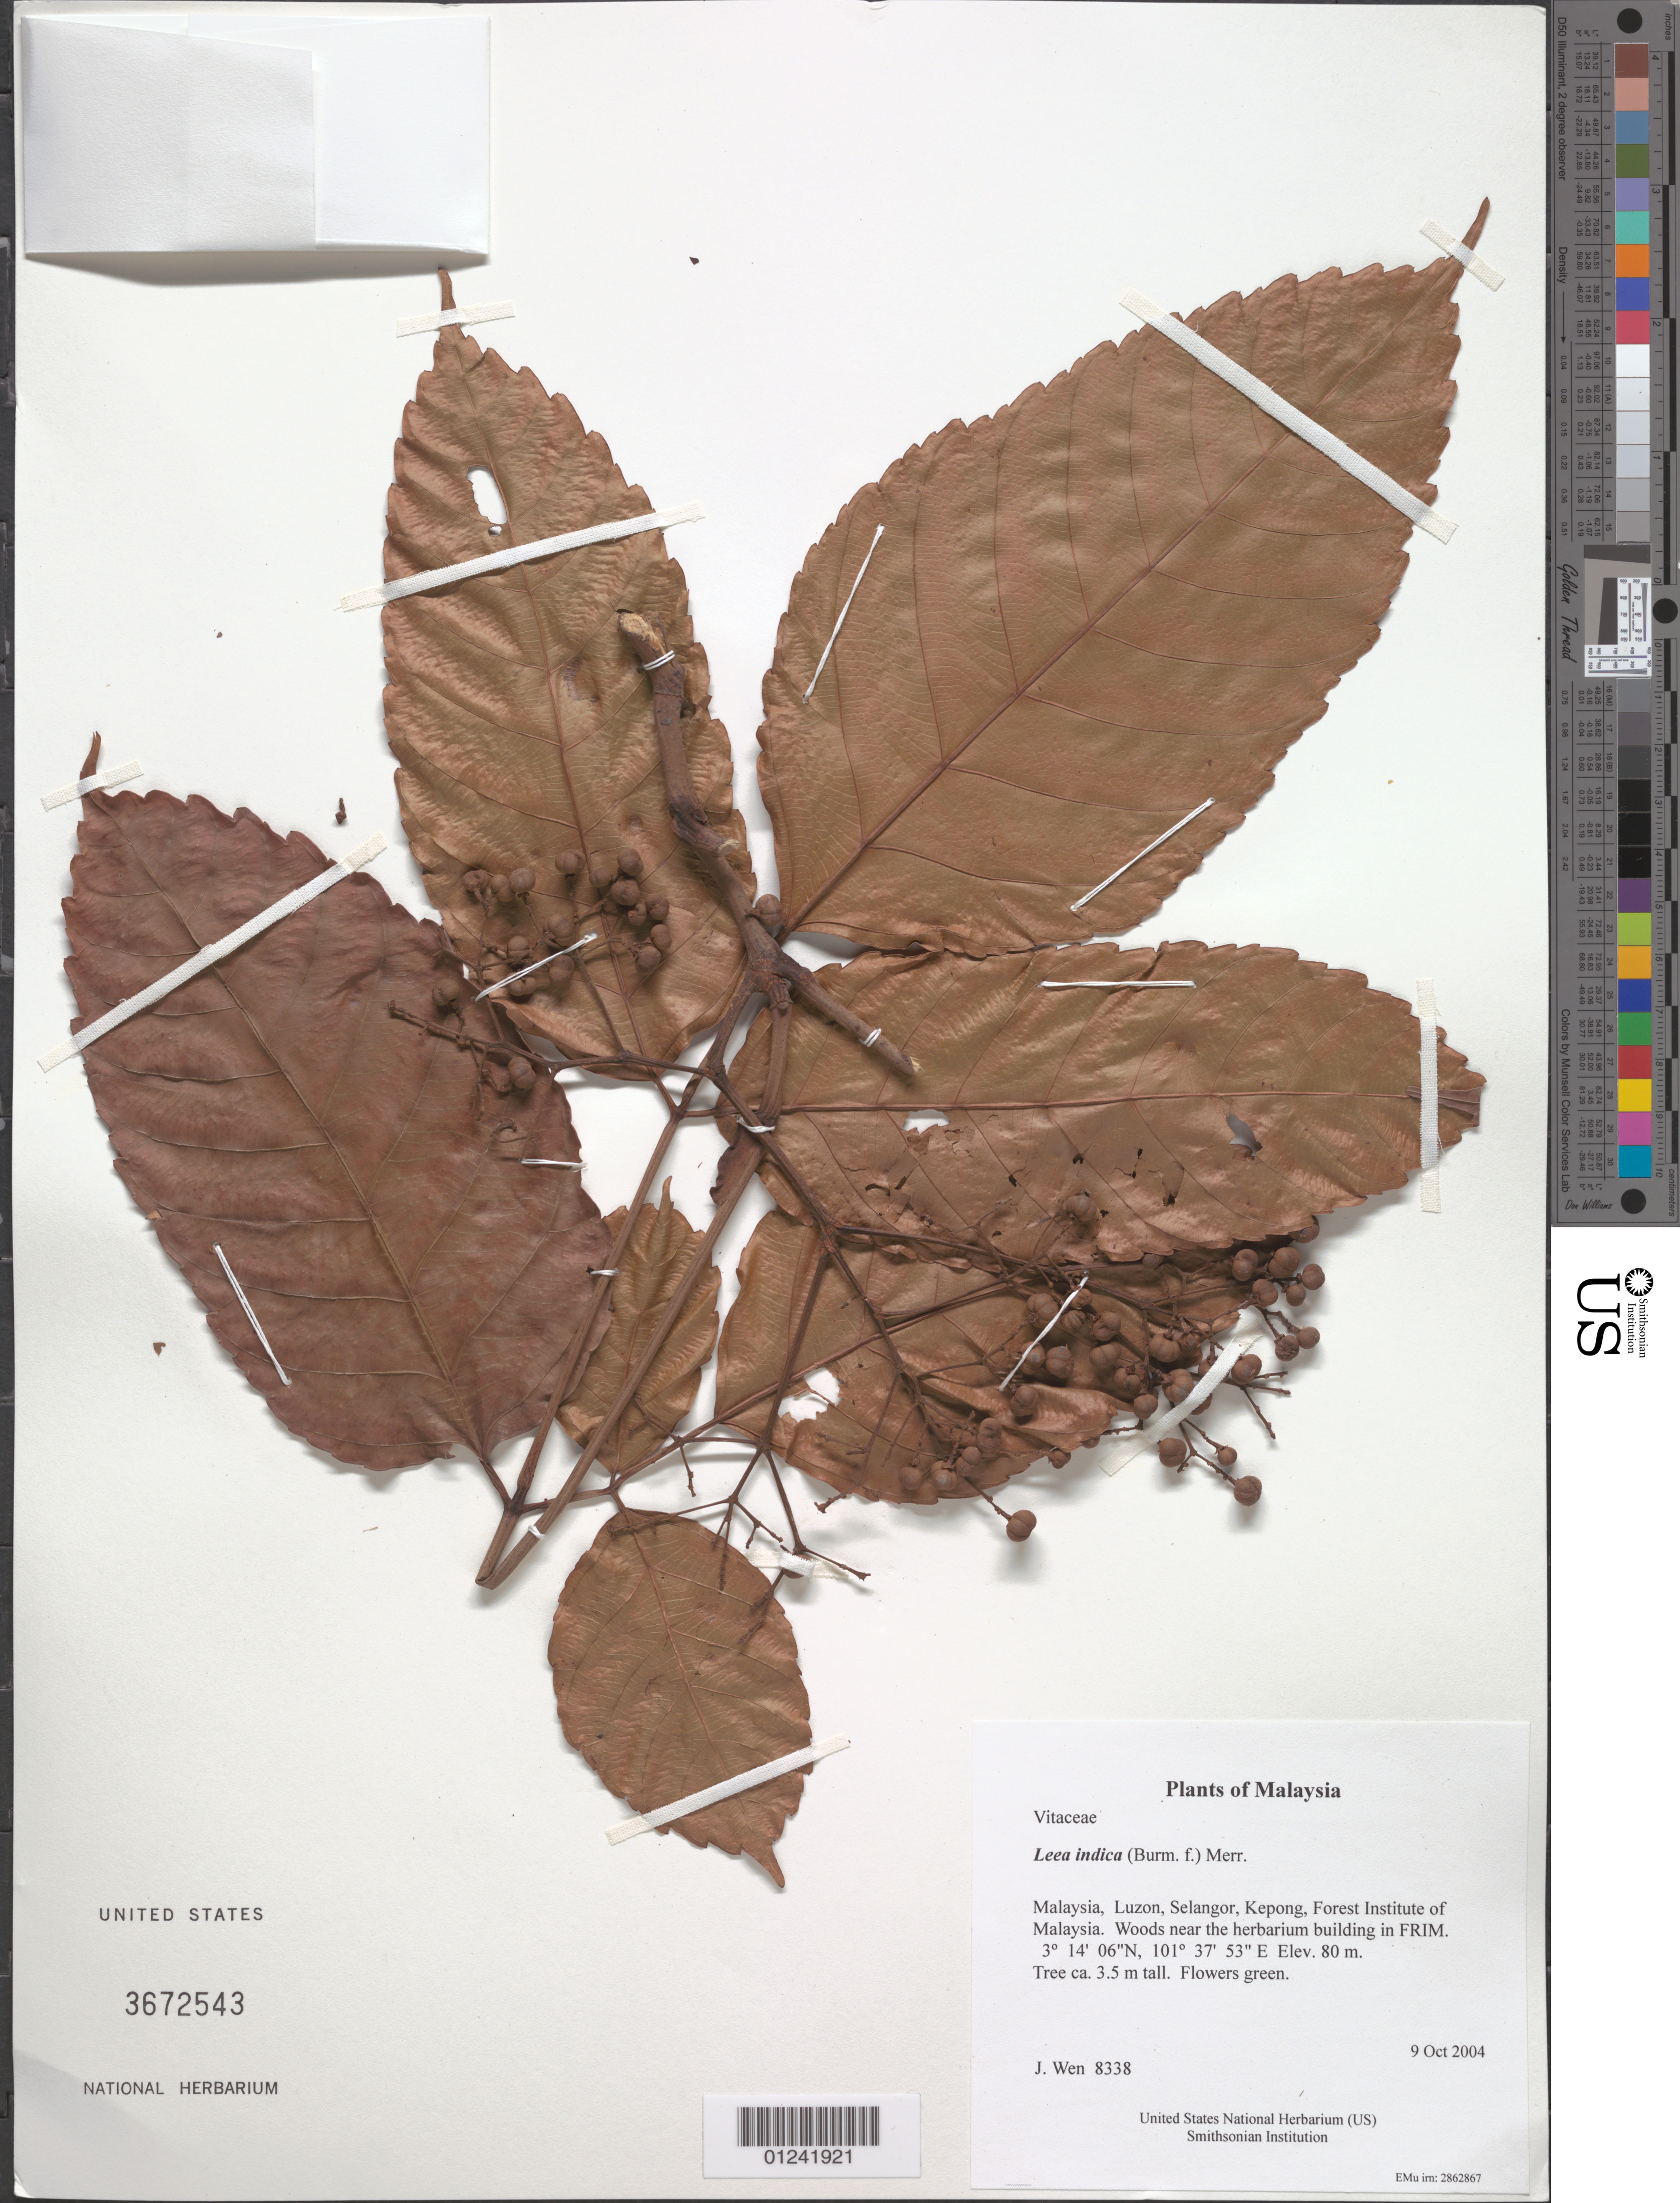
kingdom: Plantae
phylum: Tracheophyta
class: Magnoliopsida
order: Vitales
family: Vitaceae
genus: Leea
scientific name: Leea indica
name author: (Burm. f.) Merr.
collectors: J. Wen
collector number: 8338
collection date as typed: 9 Oct 2004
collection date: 2004-10-09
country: Malaysia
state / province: Selangor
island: Luzon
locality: Kepong, Forest Institute of Malaysia. Woods near the herbarium building in FRIM.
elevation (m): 80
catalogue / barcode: US 3672543